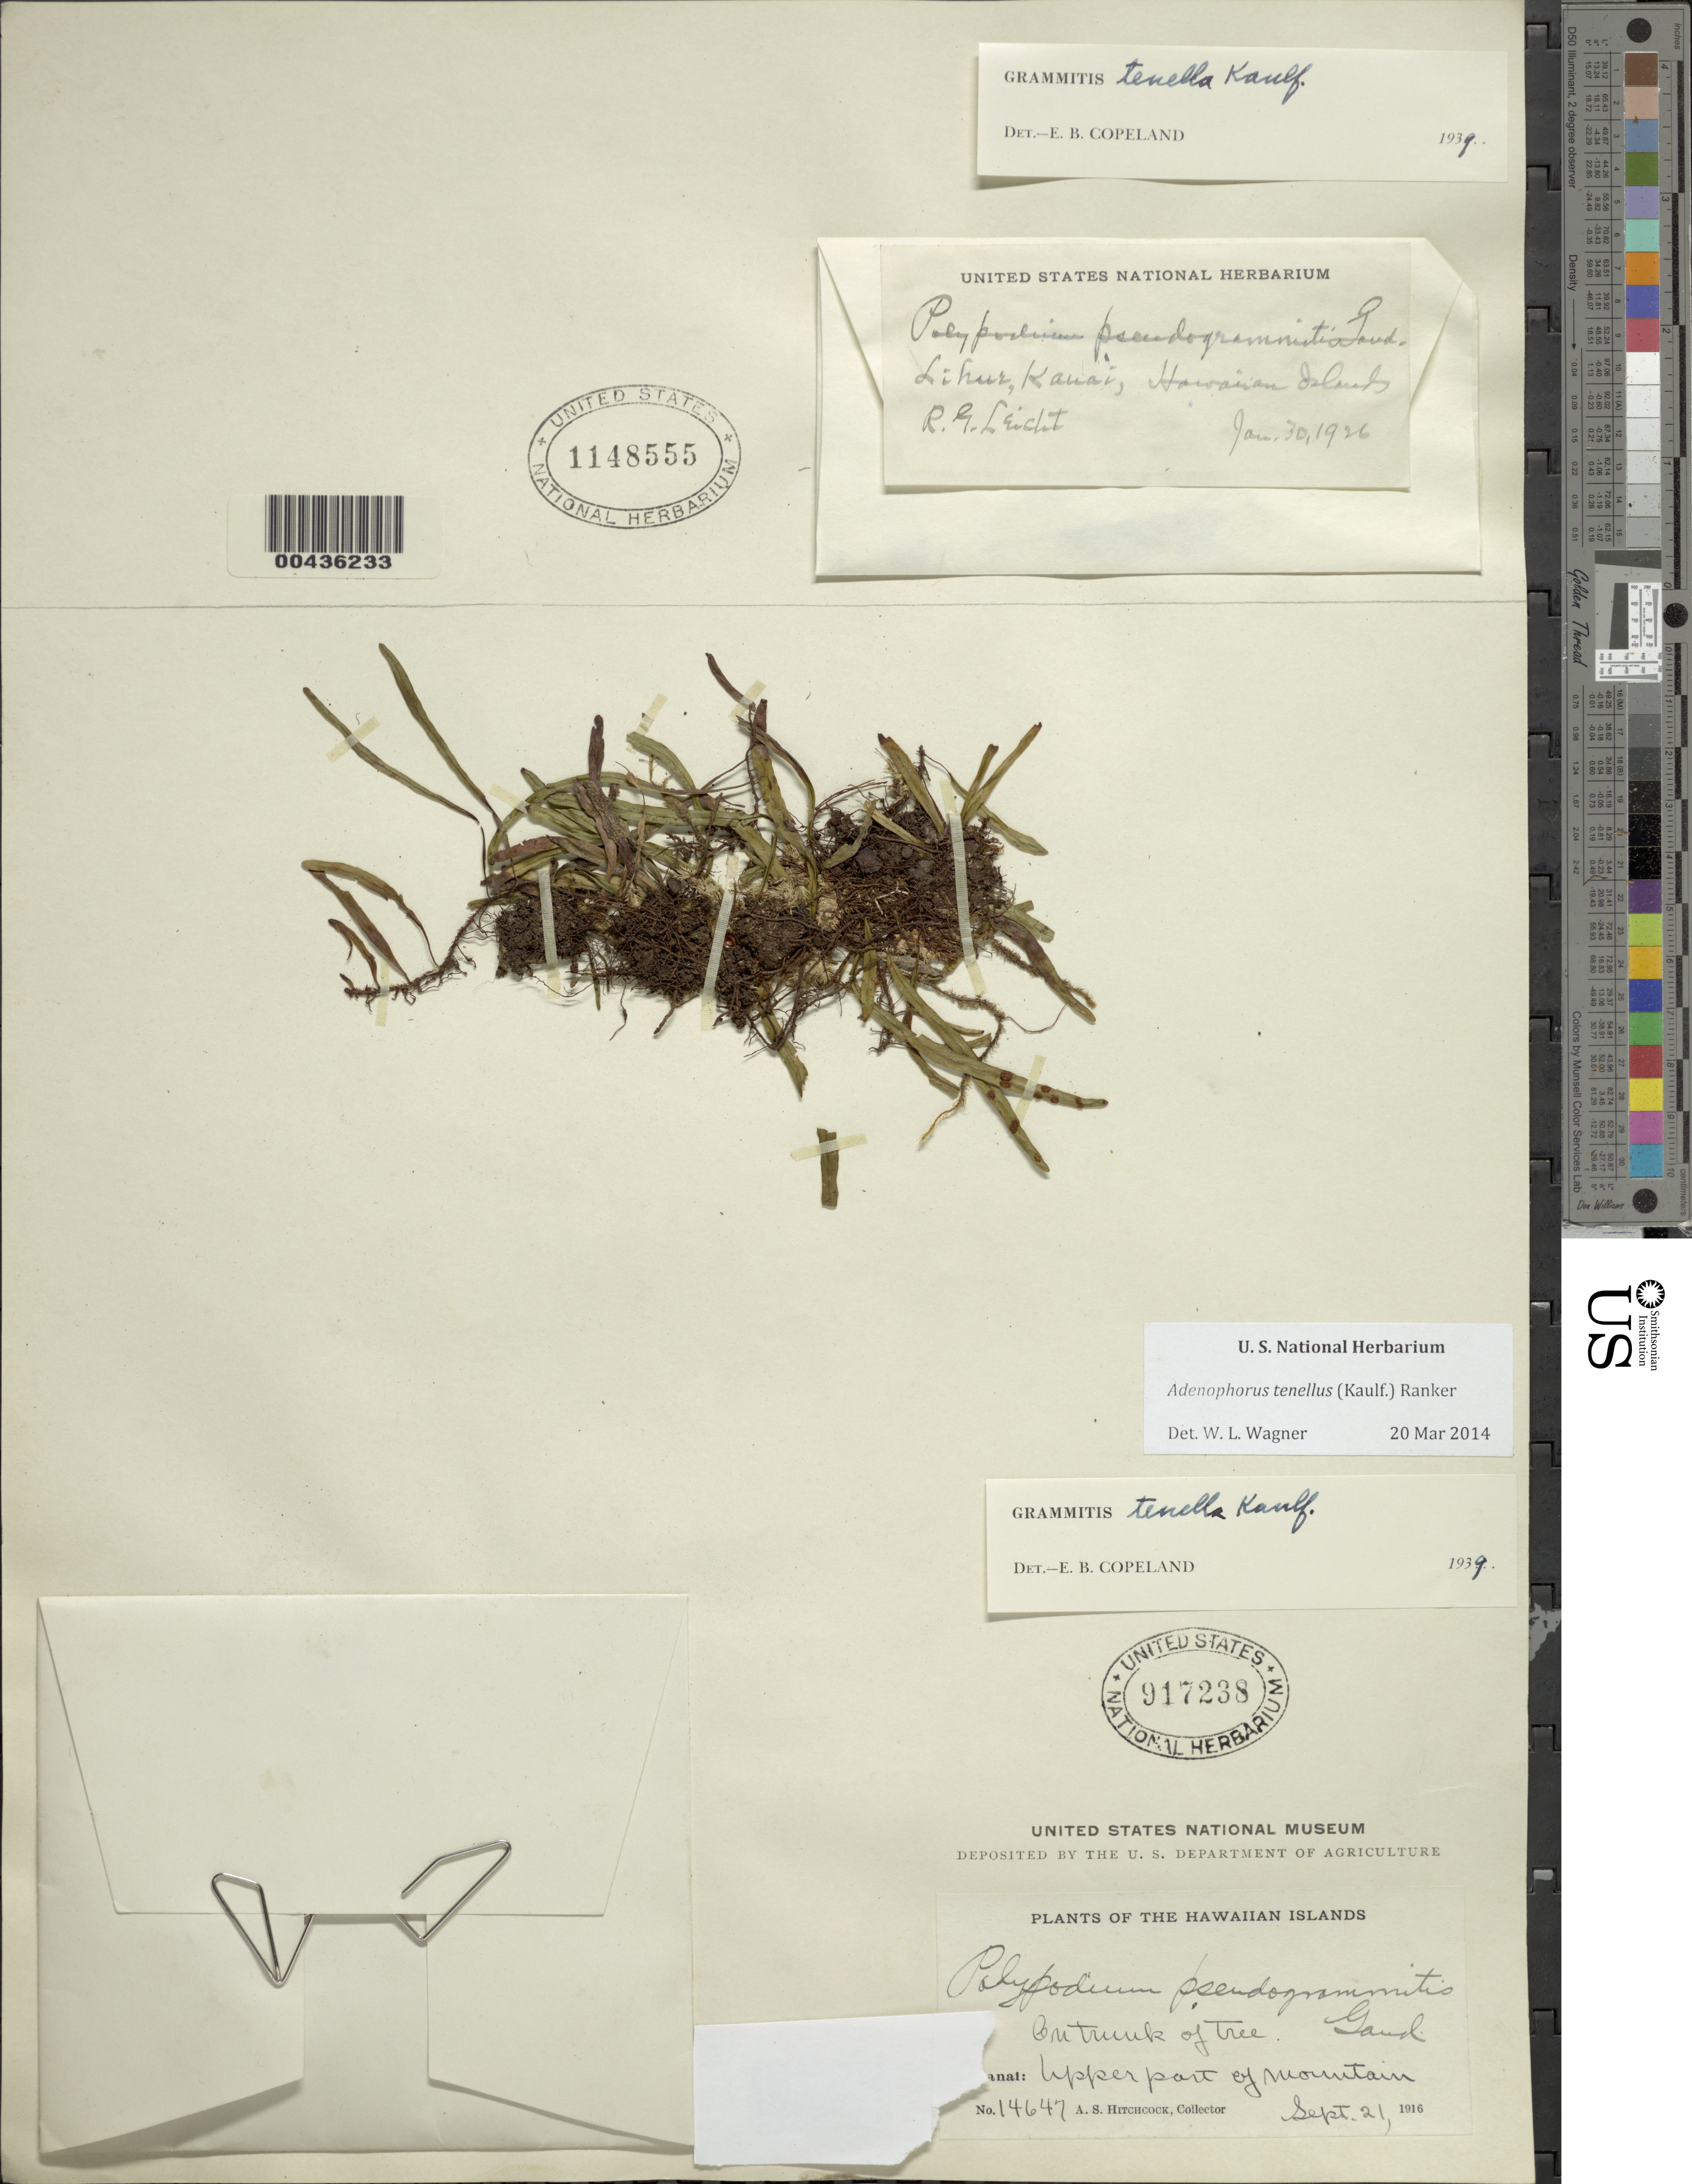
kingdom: Plantae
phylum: Tracheophyta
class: Polypodiopsida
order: Polypodiales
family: Polypodiaceae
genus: Adenophorus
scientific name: Adenophorus tenellus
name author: (Kaulf.) Ranker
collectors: R. Leicht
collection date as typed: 30 Jan 1926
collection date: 1926-01-30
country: United States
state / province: Hawaii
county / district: Kauai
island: Kaua'i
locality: Lihue, Hawaiian Islands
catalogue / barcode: US 1148555